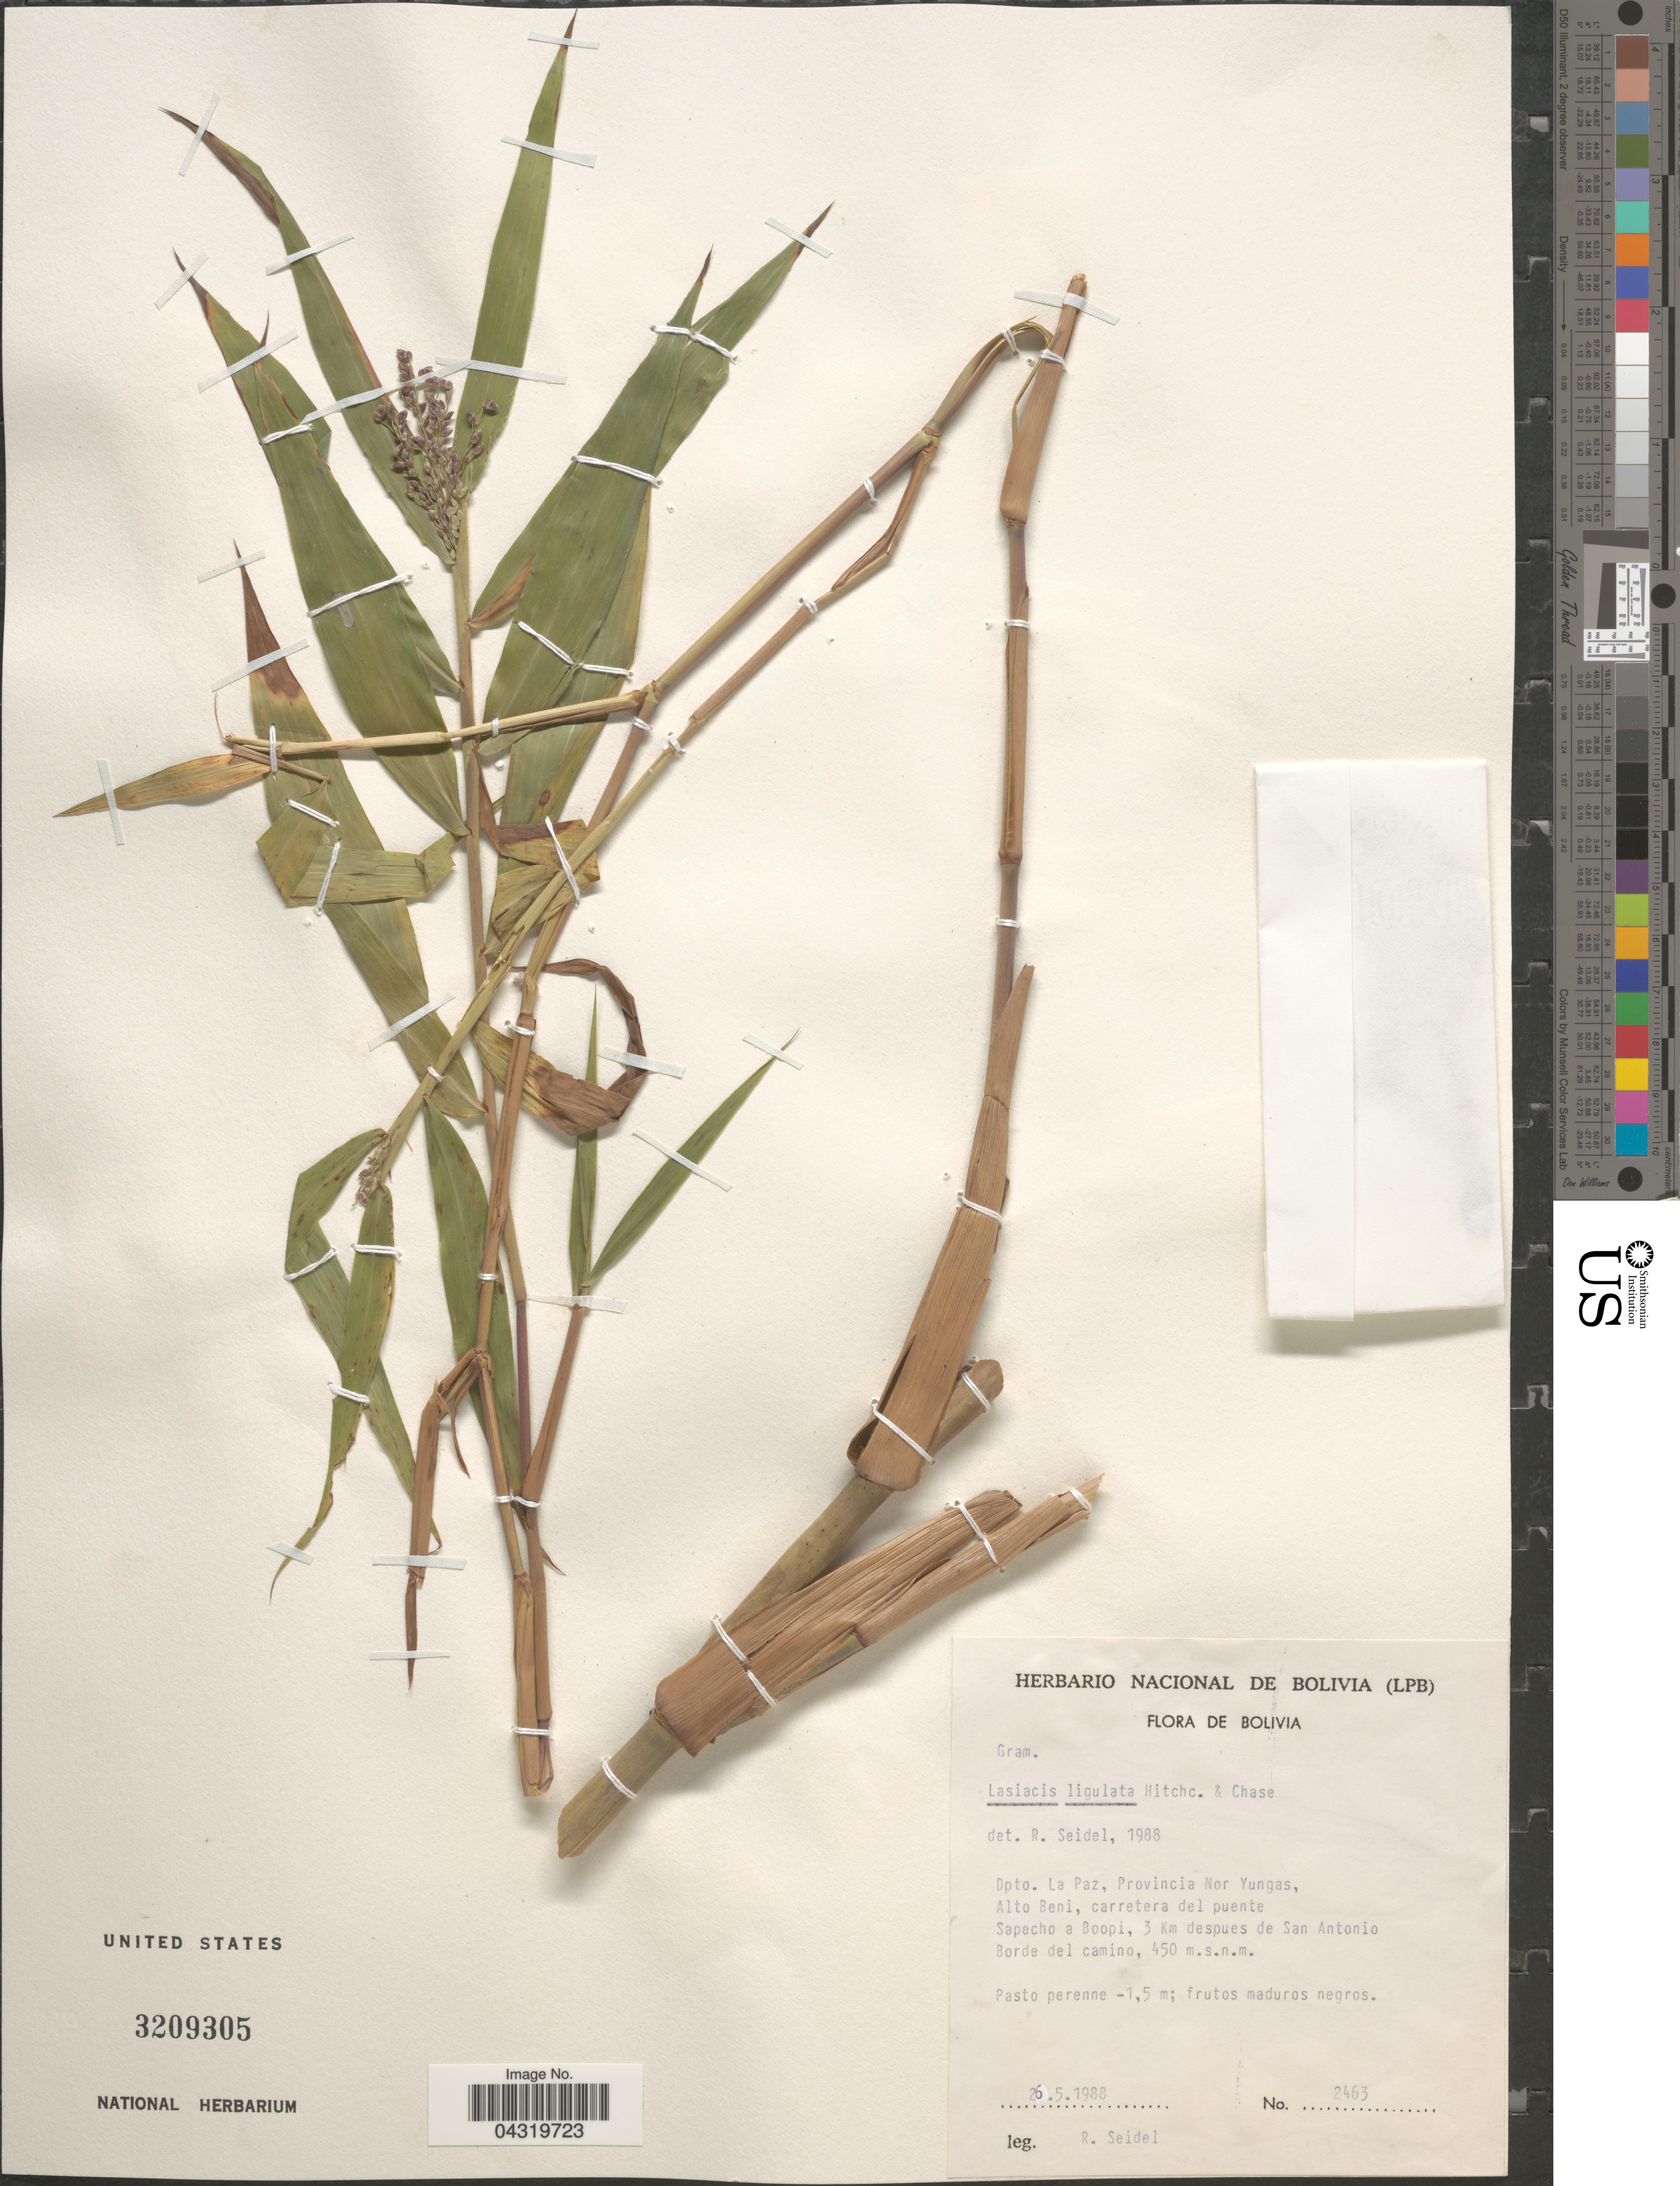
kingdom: Plantae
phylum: Tracheophyta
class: Liliopsida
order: Poales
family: Poaceae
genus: Lasiacis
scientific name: Lasiacis ligulata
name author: Hitchc. & Chase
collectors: R. Seidel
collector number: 2463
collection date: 1988-05-26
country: Bolivia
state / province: La Paz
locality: Dpto. La Paz, Provincia Nor Yungas, Alto Beni, carretera del puente Sapecho a Boopi, 3 Km despues de San Antonio. Borde del camino.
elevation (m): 450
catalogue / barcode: US 3209305